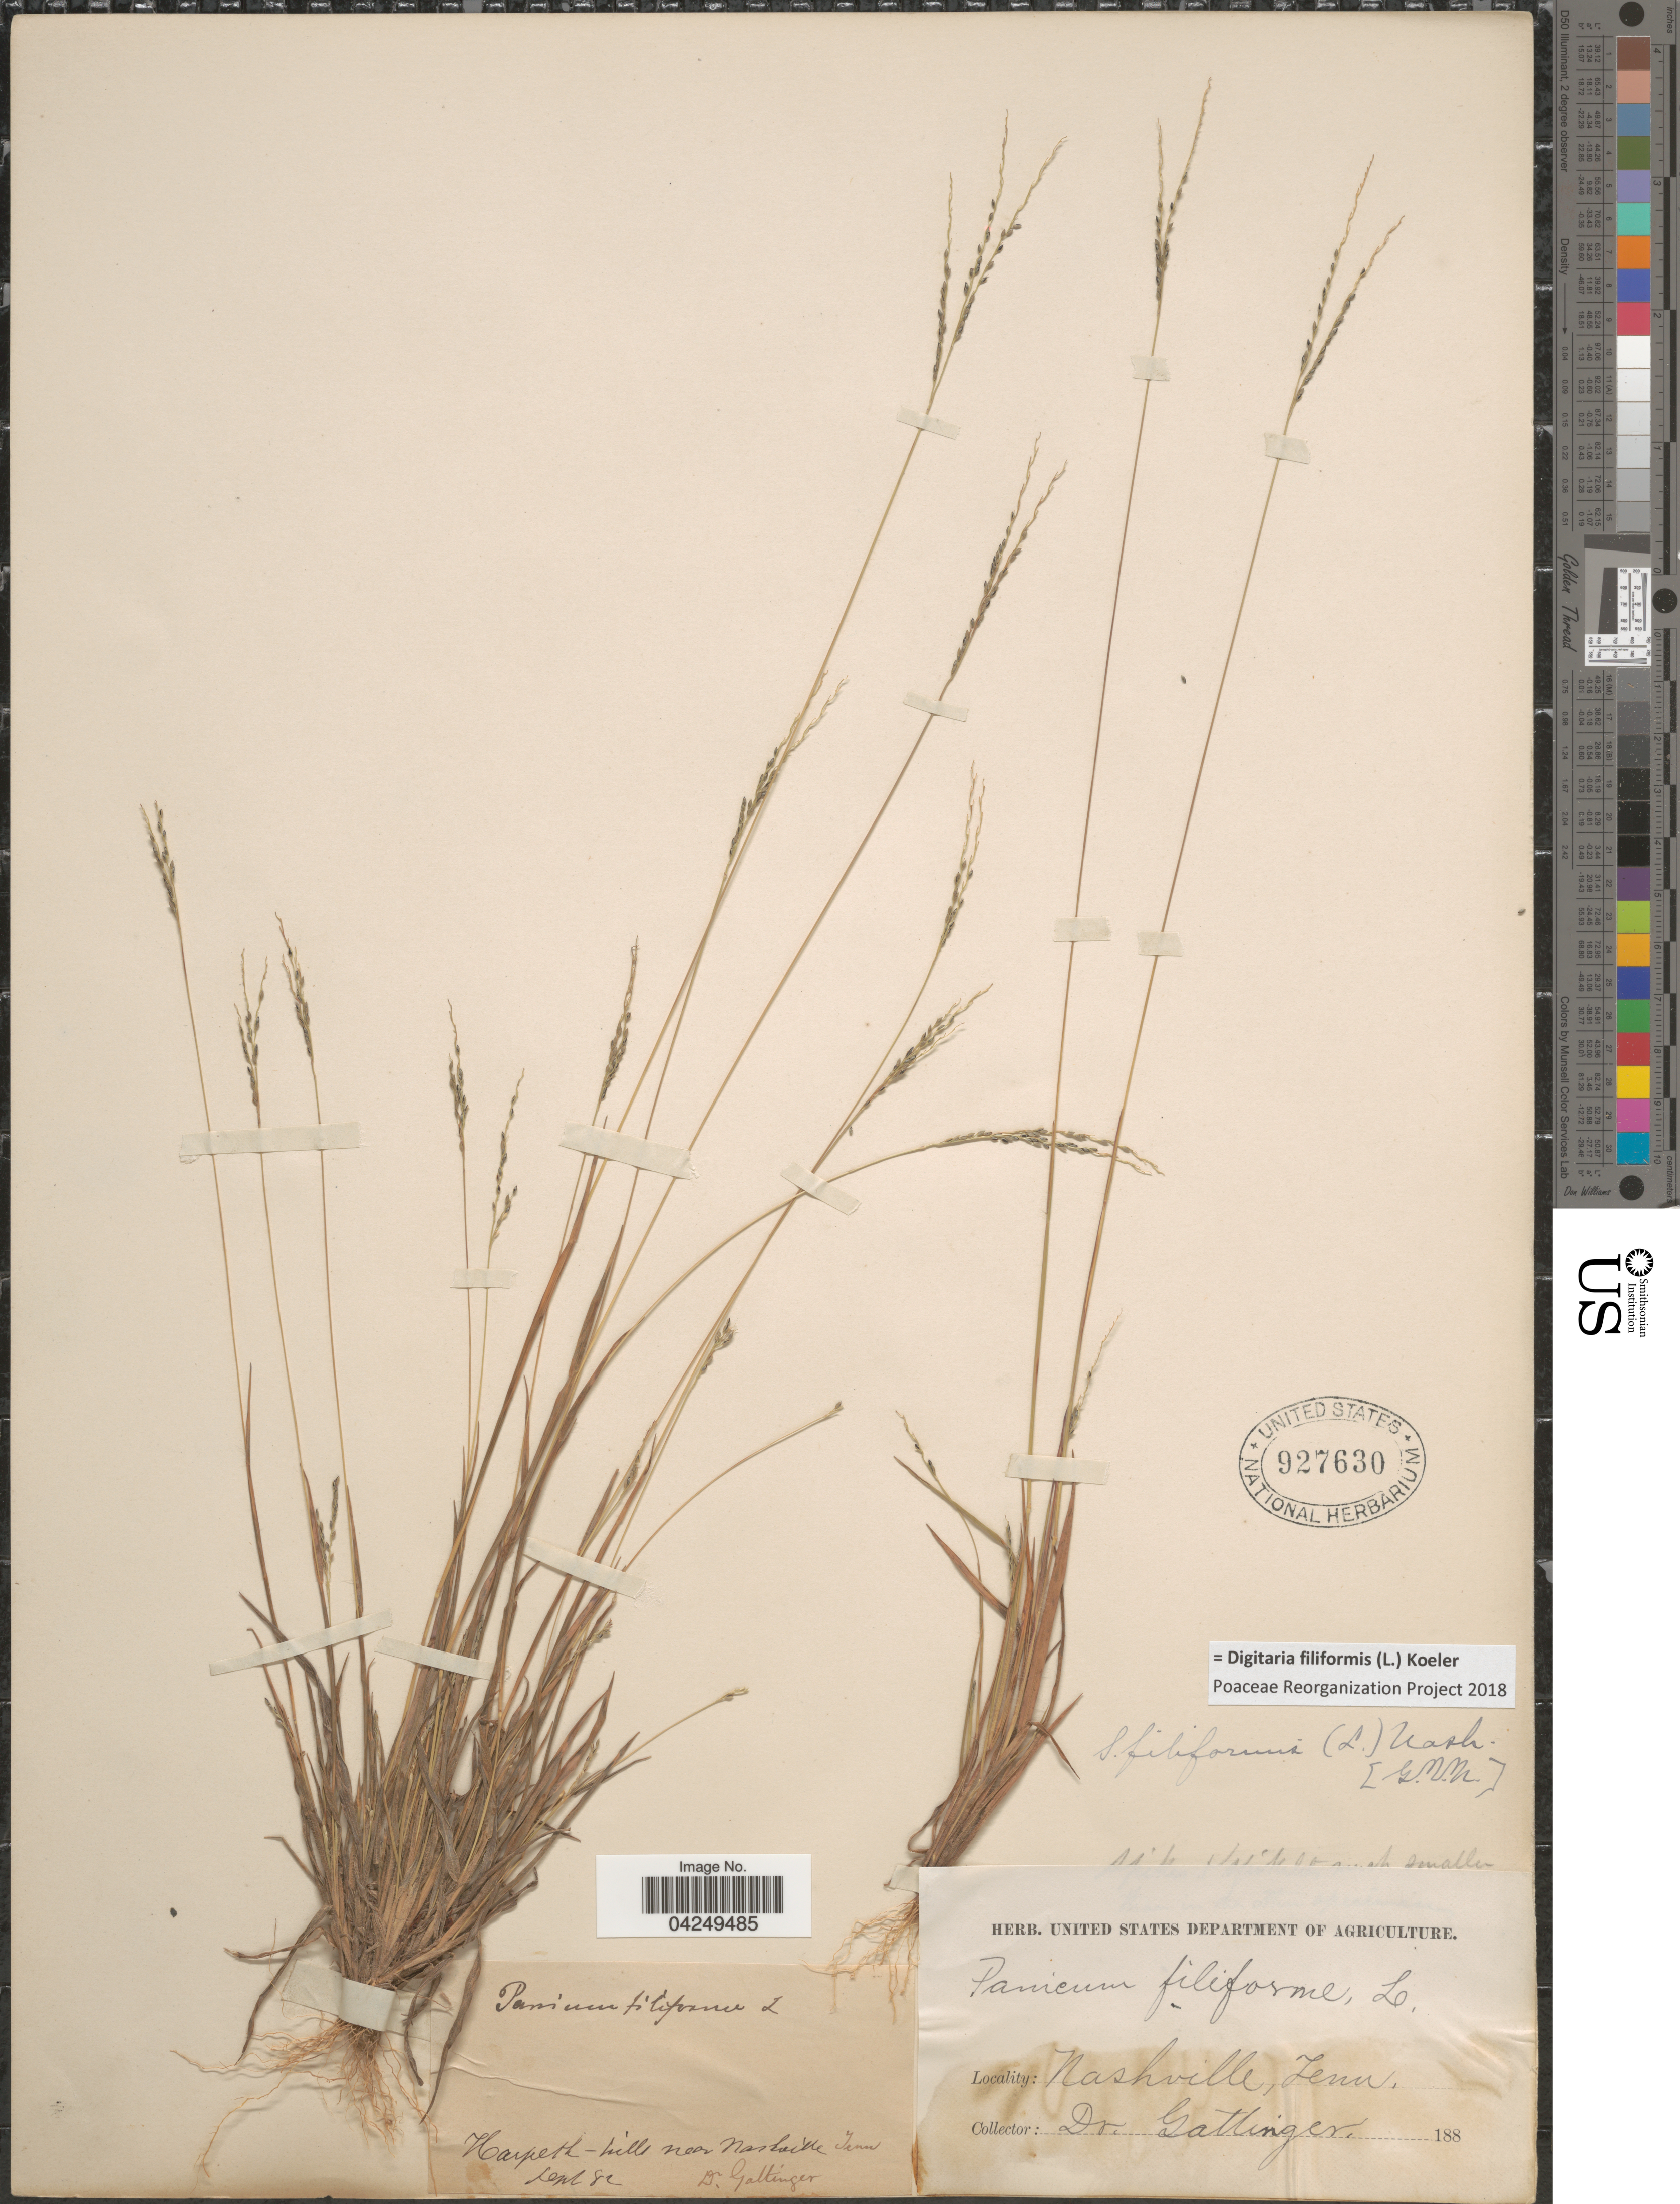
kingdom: Plantae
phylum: Tracheophyta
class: Liliopsida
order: Poales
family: Poaceae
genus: Digitaria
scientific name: Digitaria filiformis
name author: (L.) Koeler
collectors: Gattinger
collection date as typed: Transcribed d/m/y: /9/82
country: United States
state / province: Tennessee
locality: Harpeth - hills near Nashville.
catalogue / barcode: US 927630